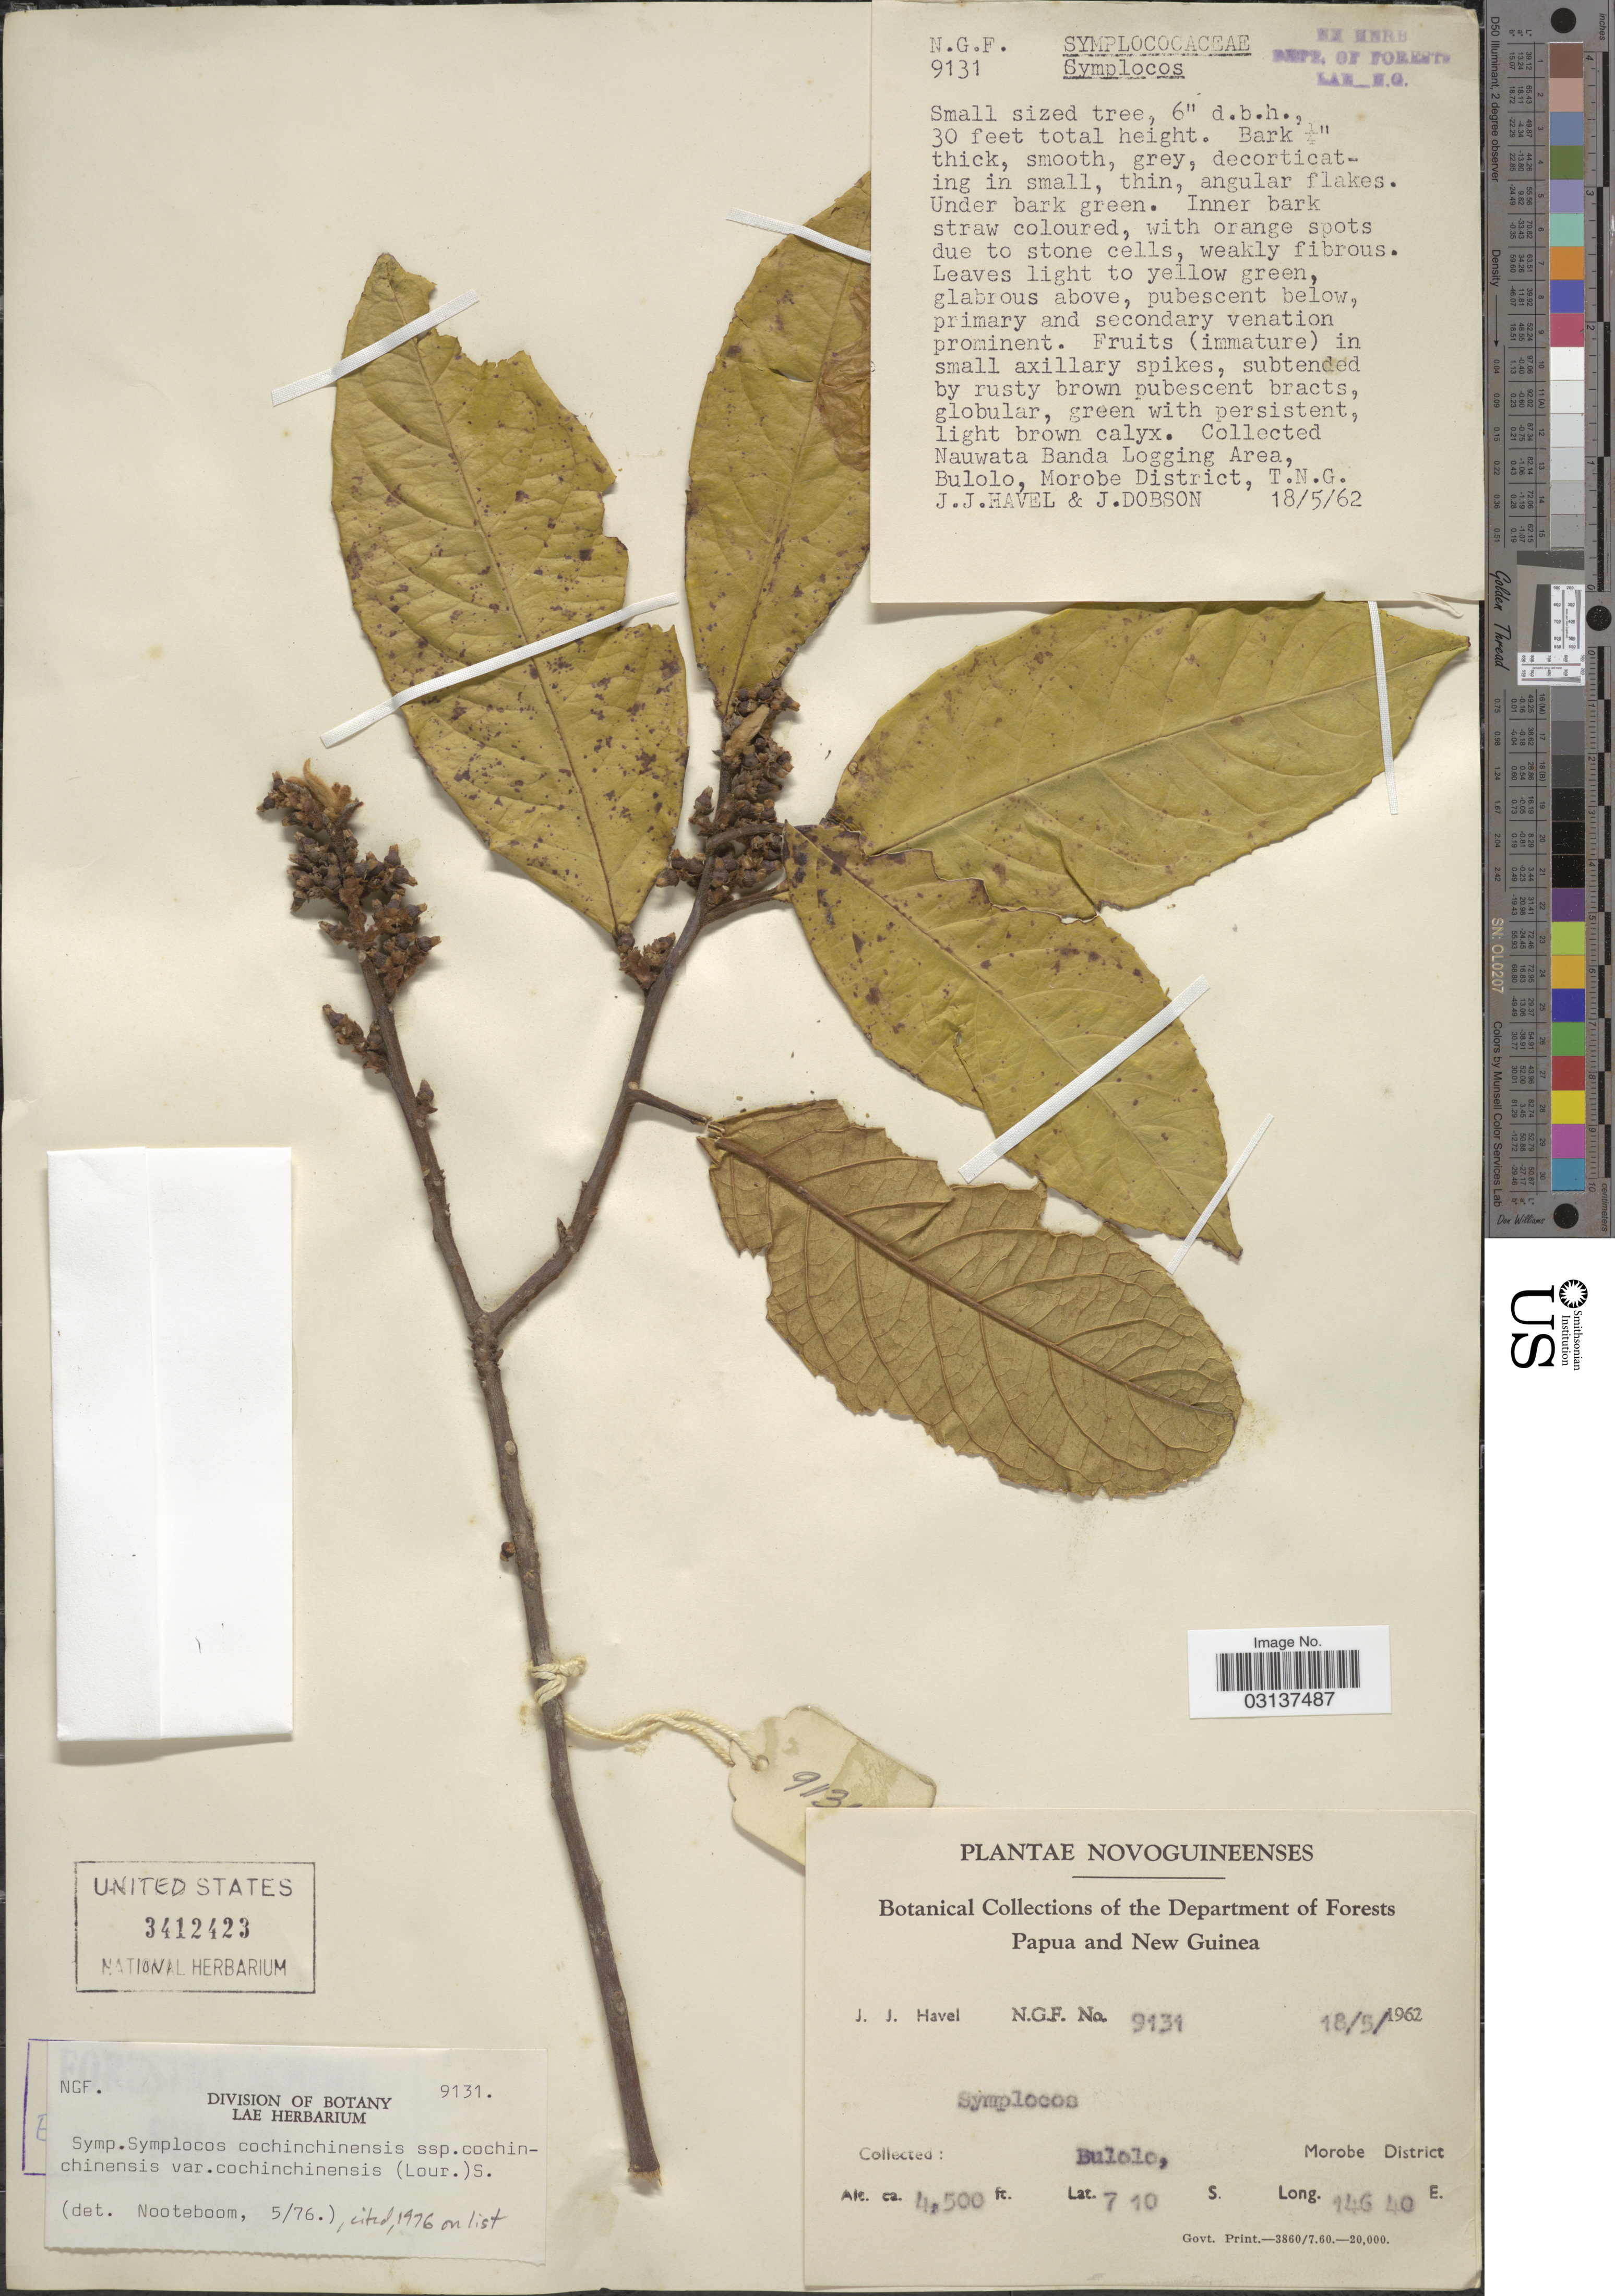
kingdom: Plantae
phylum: Tracheophyta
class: Magnoliopsida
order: Ericales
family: Symplocaceae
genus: Symplocos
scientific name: Symplocos cochinchinensis subsp. cochinchinensis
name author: (Lour.) S. Moore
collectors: J. Havel & J. Dobson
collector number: NGF 9131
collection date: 1962-05-18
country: Papua New Guinea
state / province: Morobe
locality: Bulolo. Nauwata Banda Logging Area, Bulolo, T.N.G.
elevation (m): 1372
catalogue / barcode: US 3412423